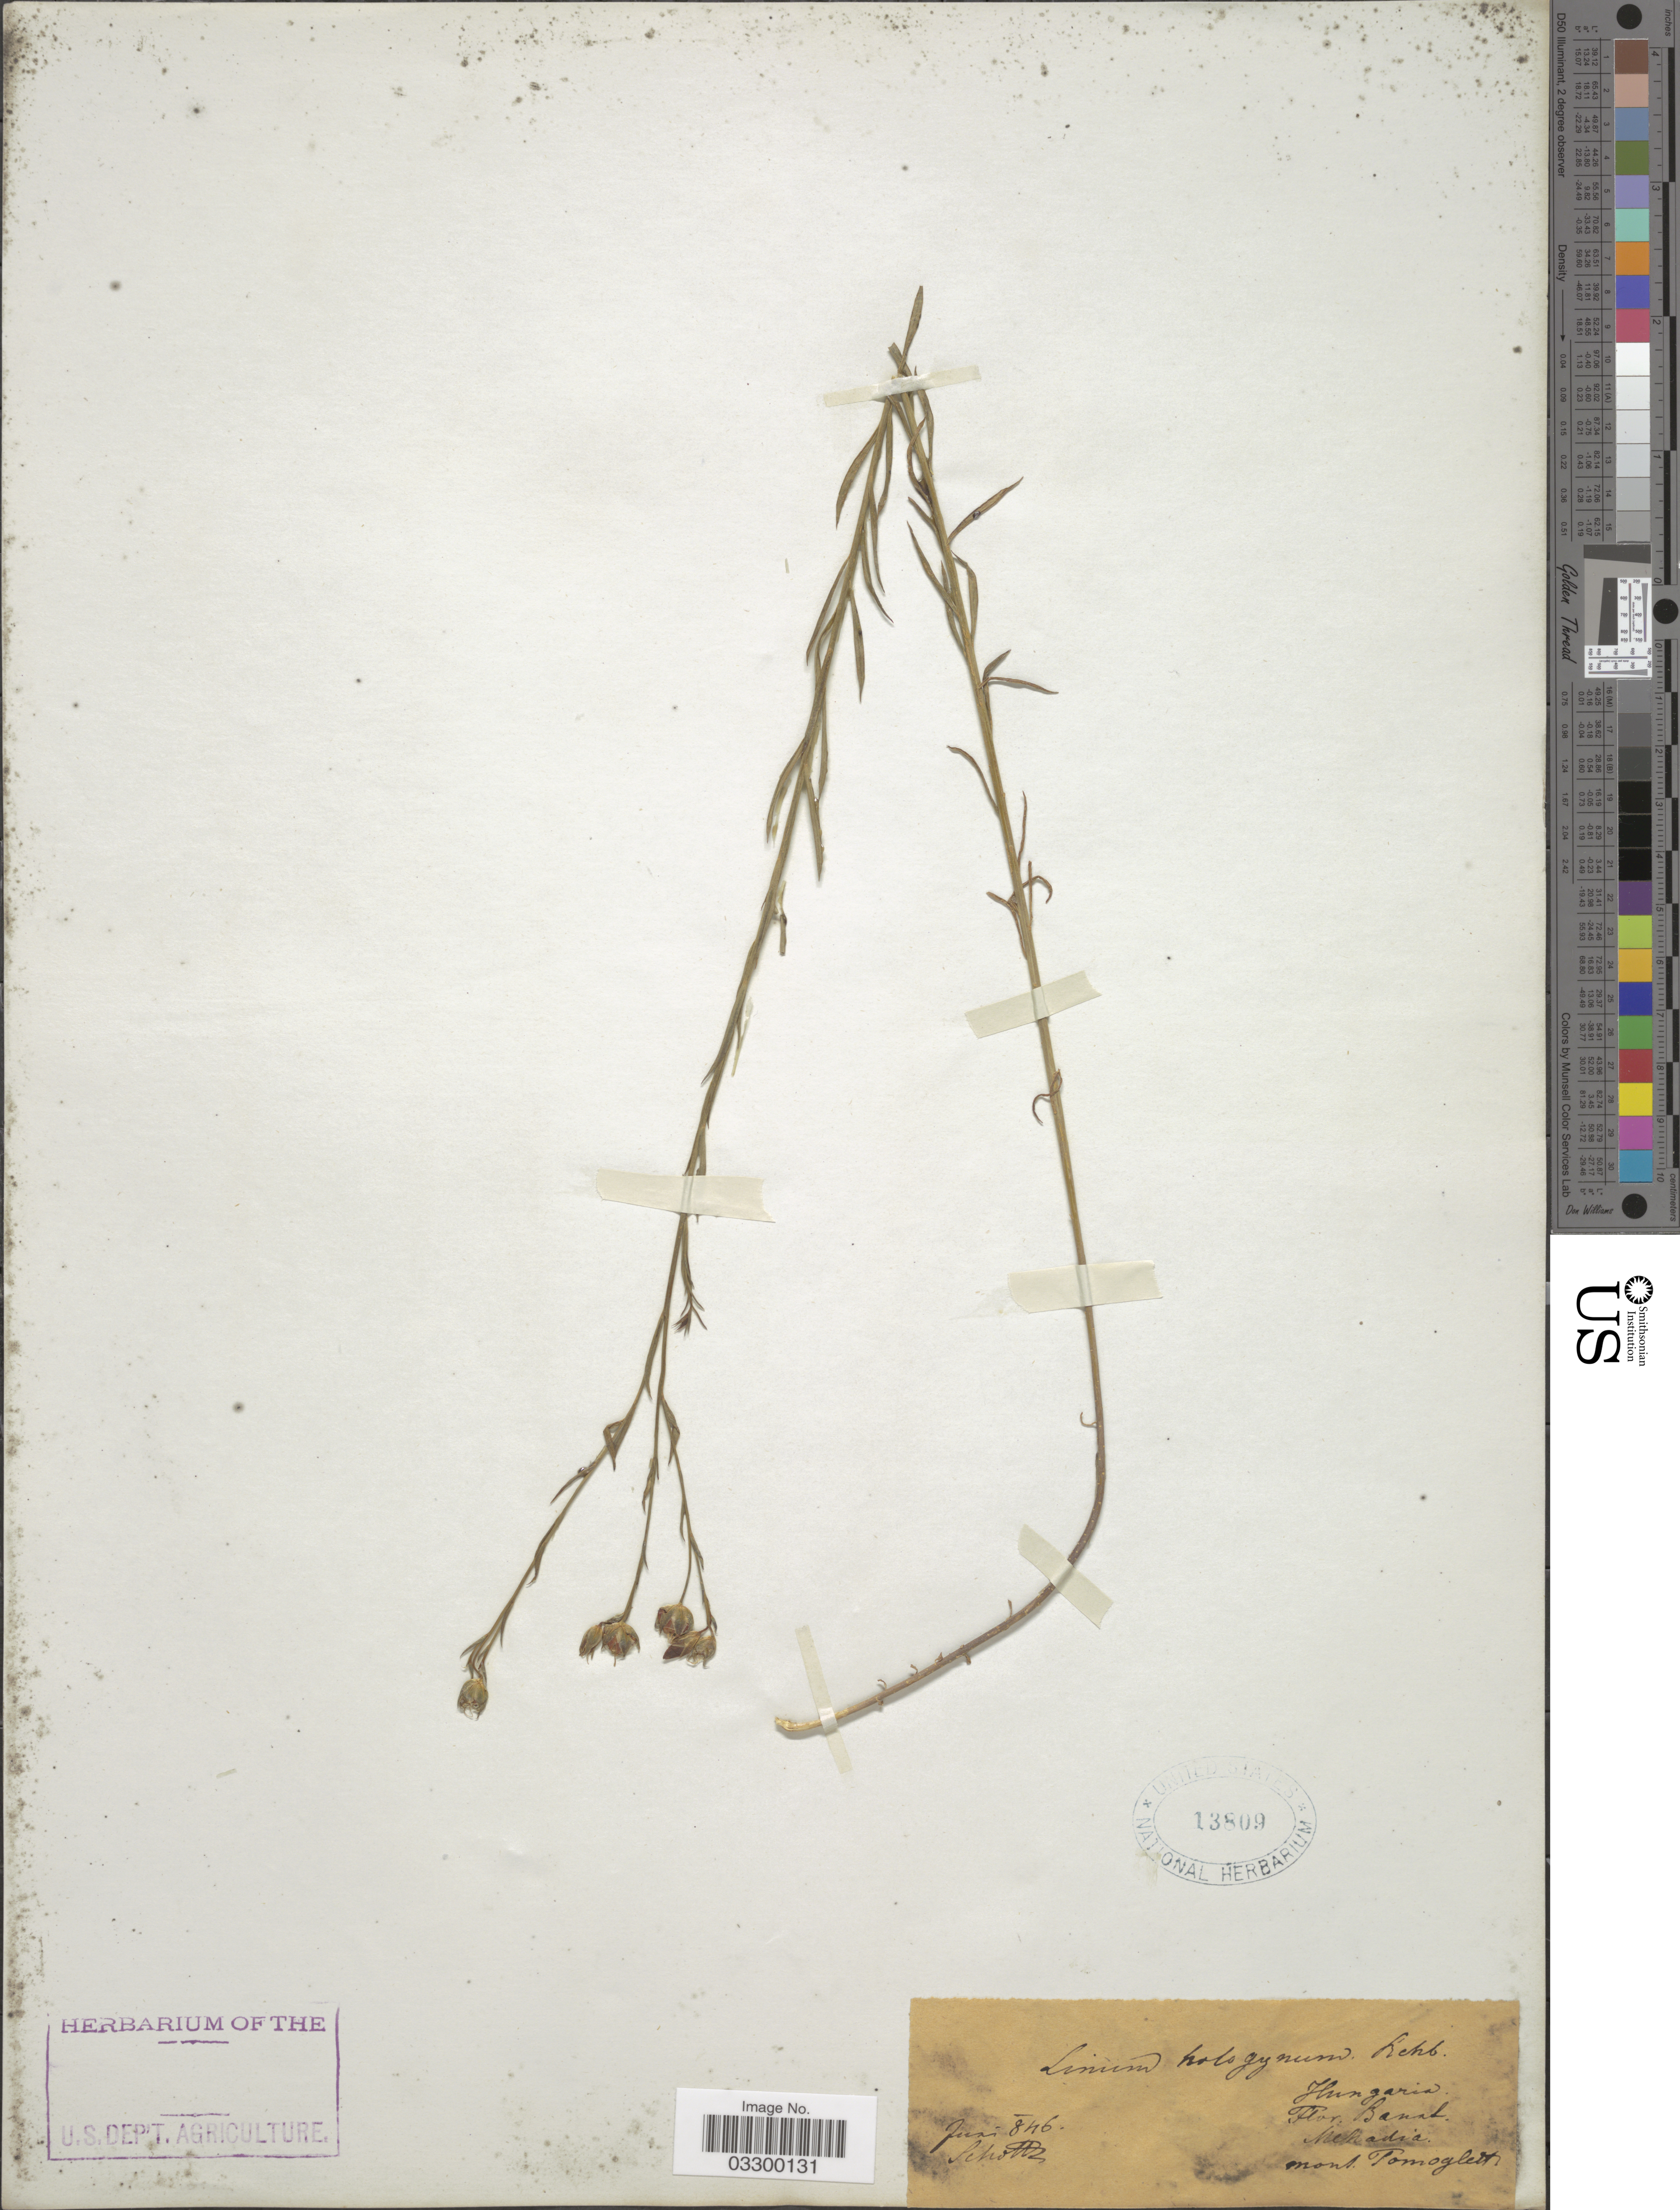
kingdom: Plantae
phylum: Tracheophyta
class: Magnoliopsida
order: Malpighiales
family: Linaceae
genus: Linum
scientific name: Linum hologynum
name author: Rchb.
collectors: -. Schottz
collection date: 1846-06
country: Hungary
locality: Flor. Banat. Mehadia, mont. Tomoglett [interpreted].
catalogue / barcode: US 13809